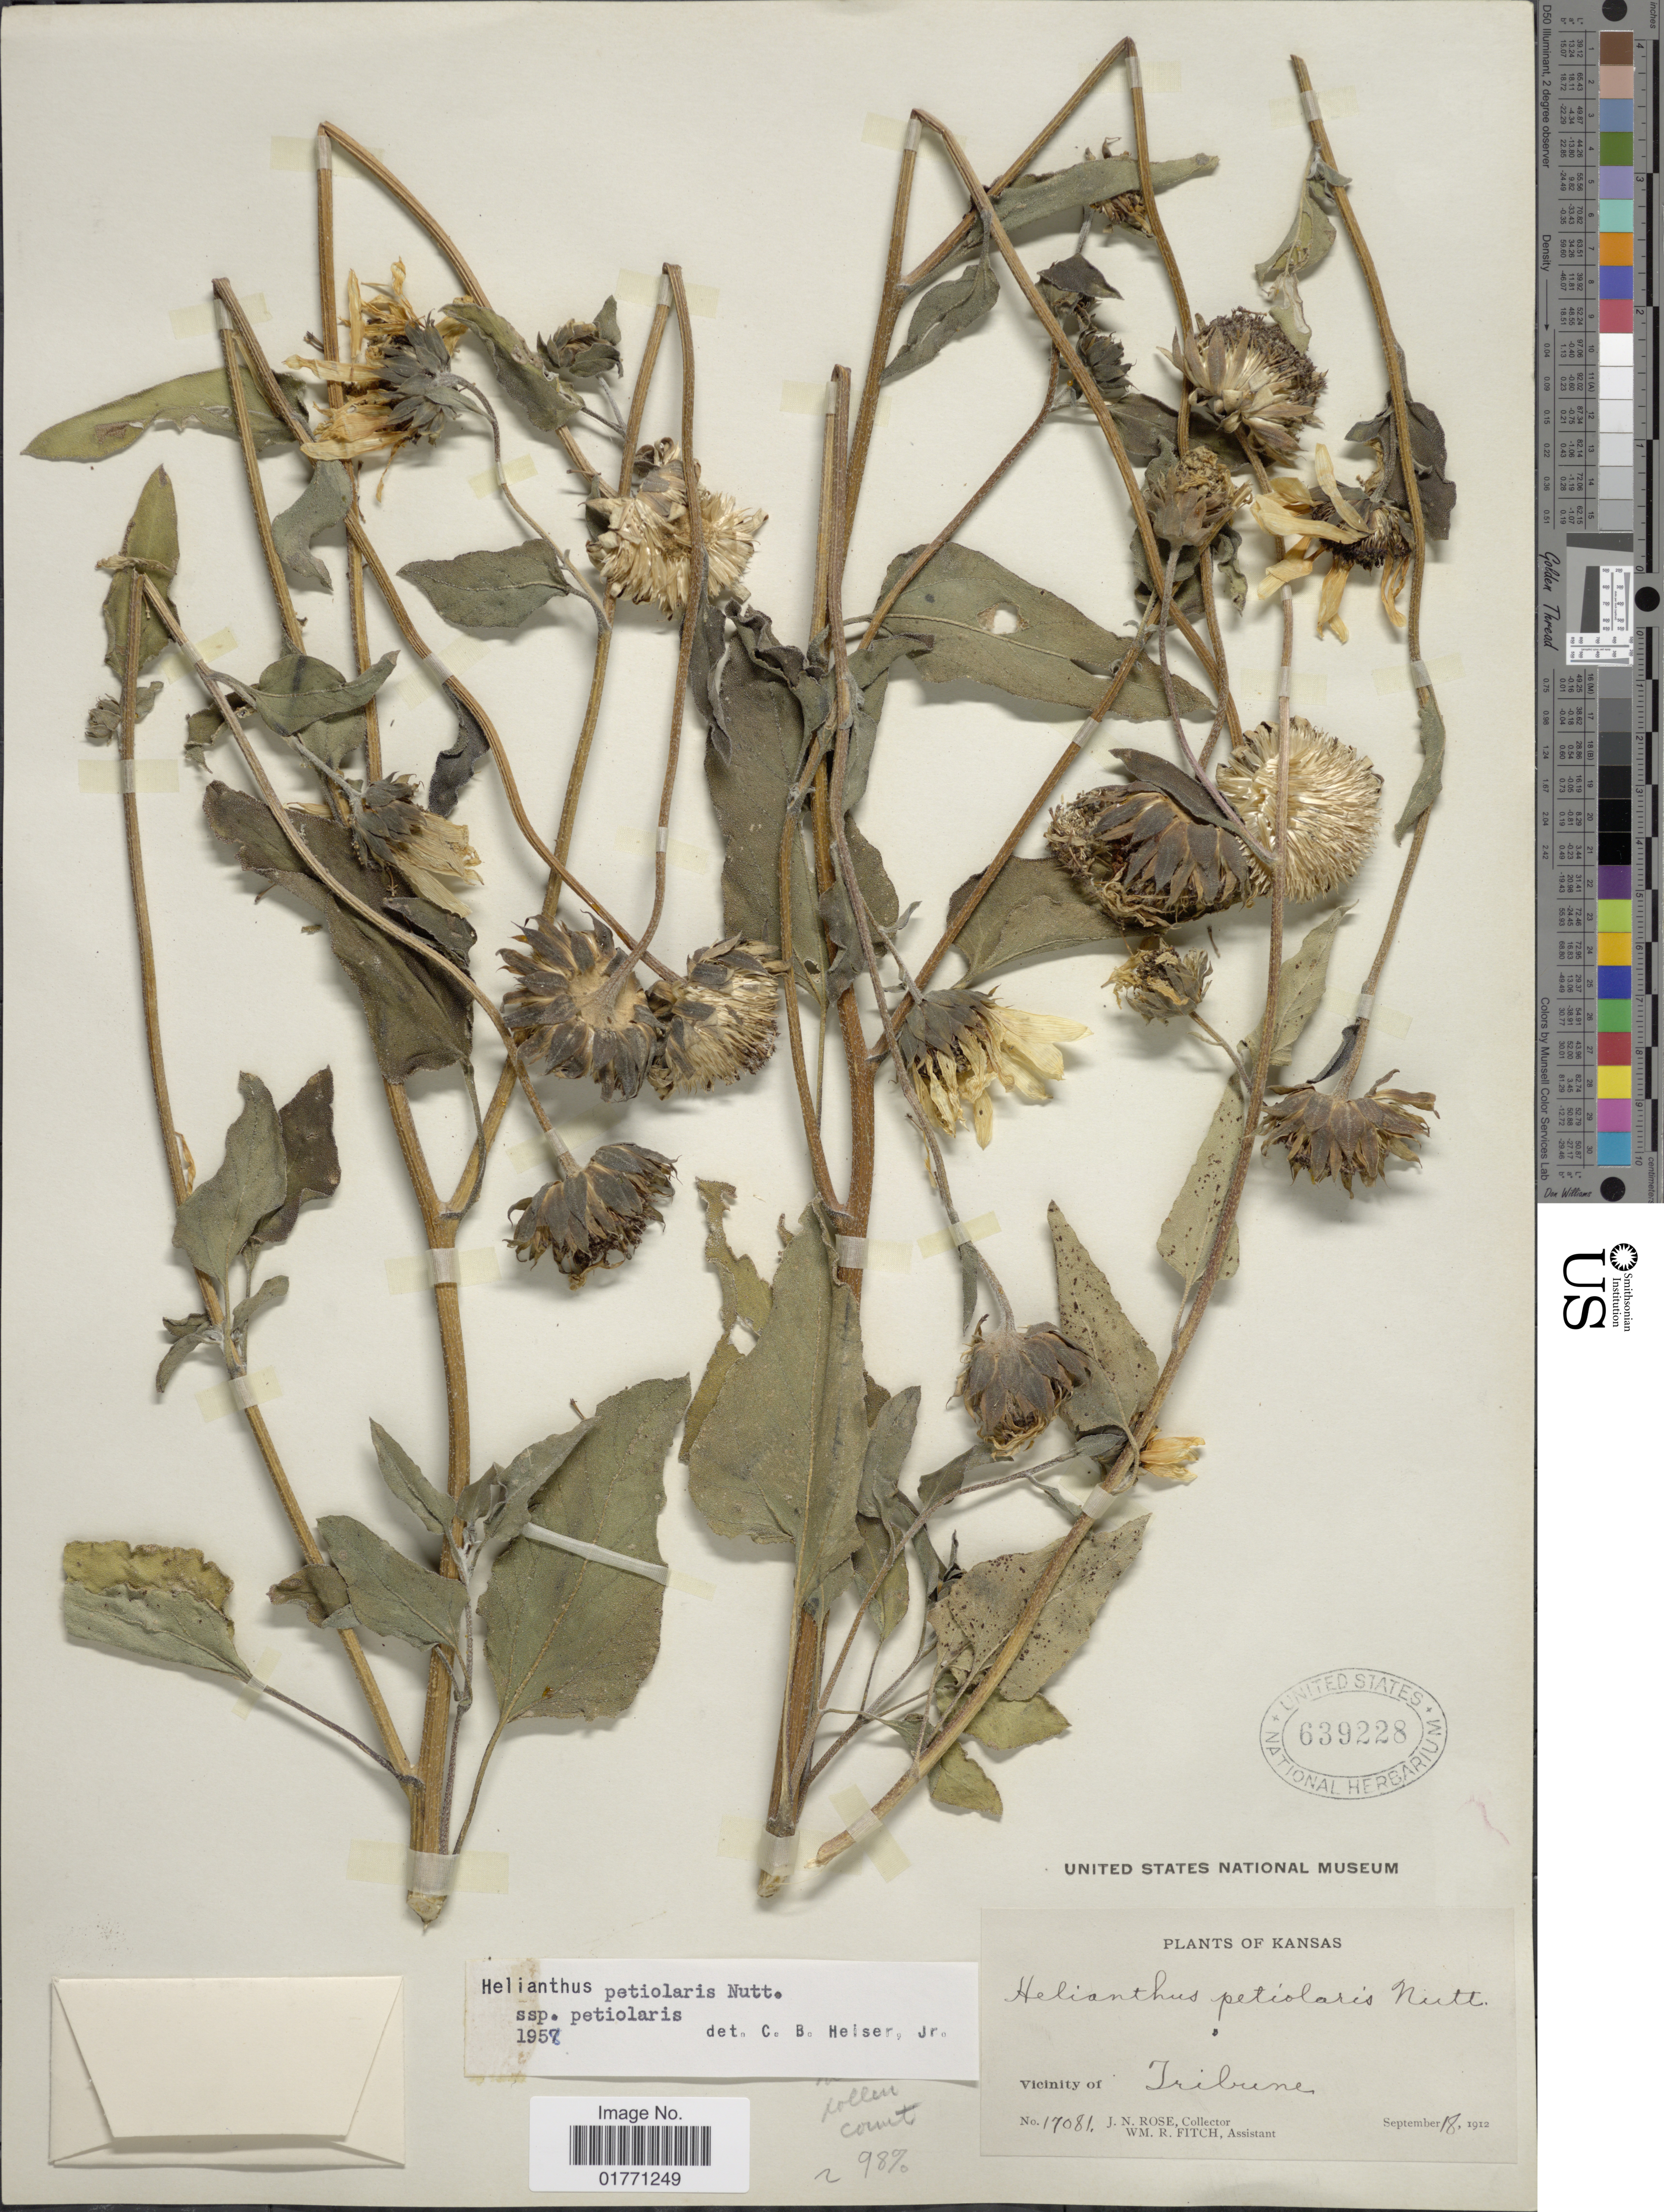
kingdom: Plantae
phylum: Tracheophyta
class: Magnoliopsida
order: Asterales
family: Asteraceae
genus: Helianthus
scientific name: Helianthus petiolaris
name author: Nutt.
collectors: J. N. Rose & W. R. Fitch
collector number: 17081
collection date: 1912-09-18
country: United States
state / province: Kansas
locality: Vicinity of Tribune.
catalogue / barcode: US 639228